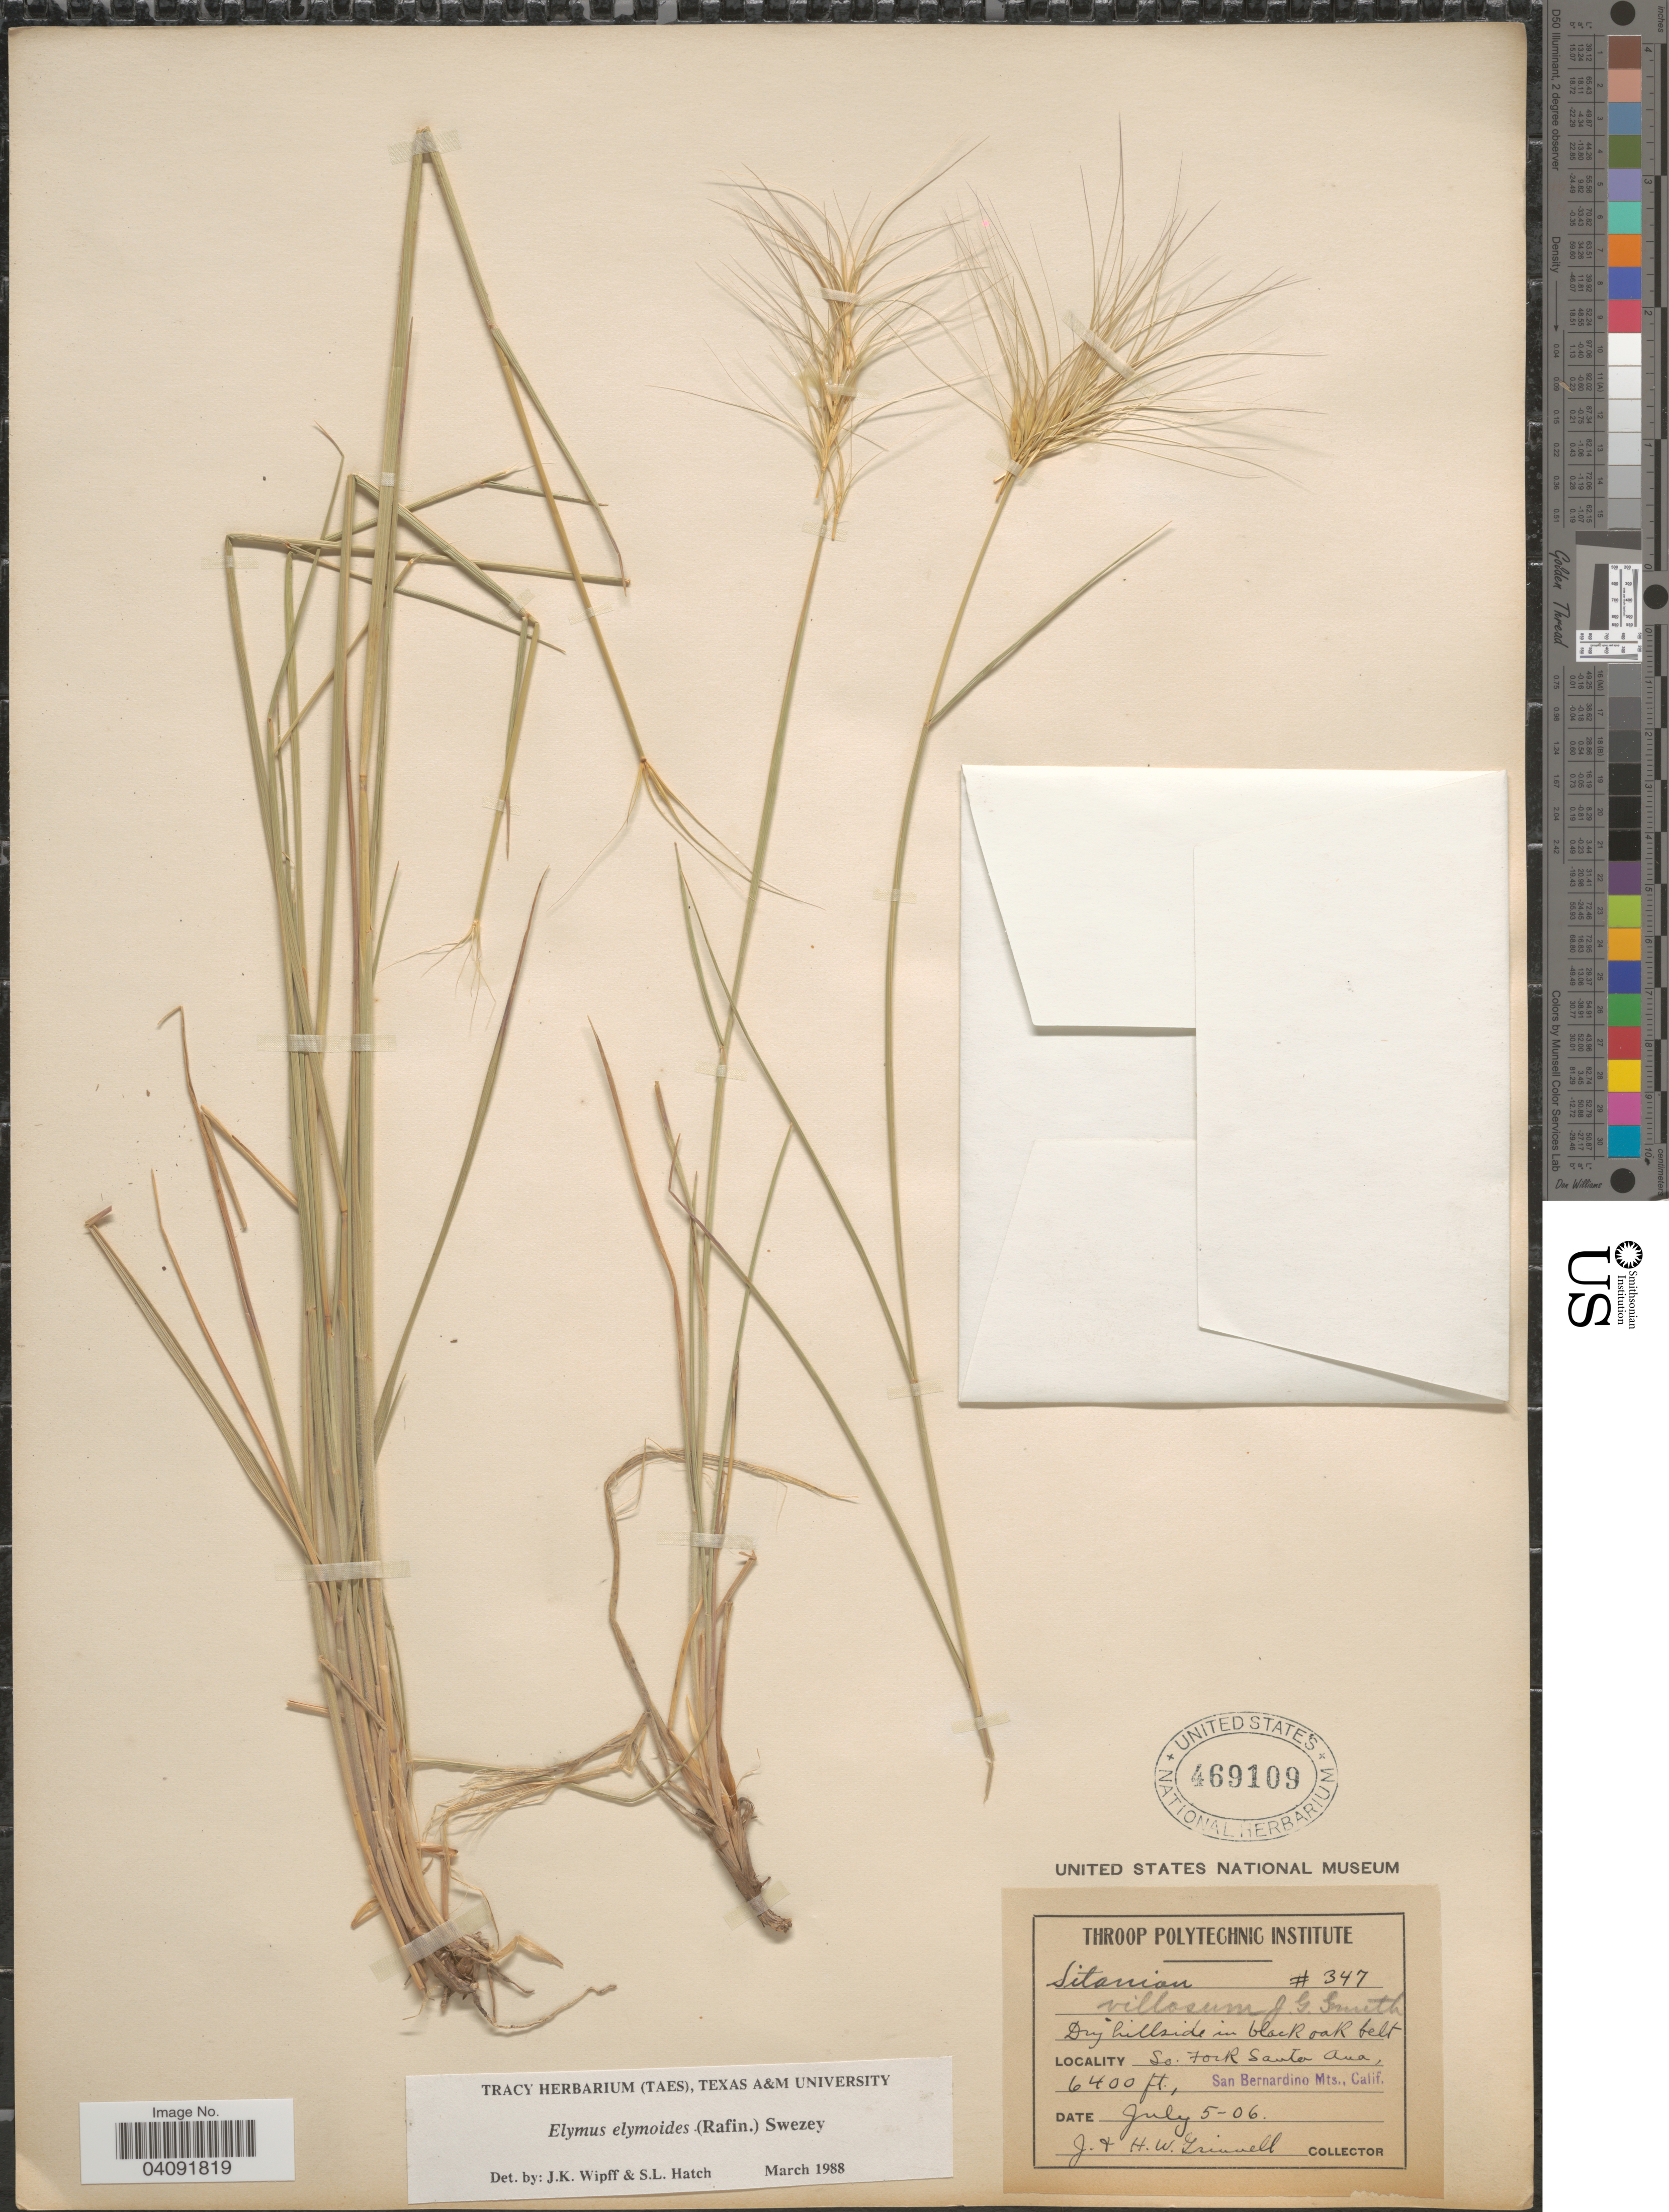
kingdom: Plantae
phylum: Tracheophyta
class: Liliopsida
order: Poales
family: Poaceae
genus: Elymus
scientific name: Elymus elymoides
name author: (Raf.) Swezey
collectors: J. Grinnell & H. Grinnell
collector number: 347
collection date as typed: Transcribed d/m/y: 5/7/6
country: United States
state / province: California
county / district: San Bernardino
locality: Dry hillside in black oak belt So. Fork Santa Ana; San Bernardino Mts.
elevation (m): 1951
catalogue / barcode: US 469109